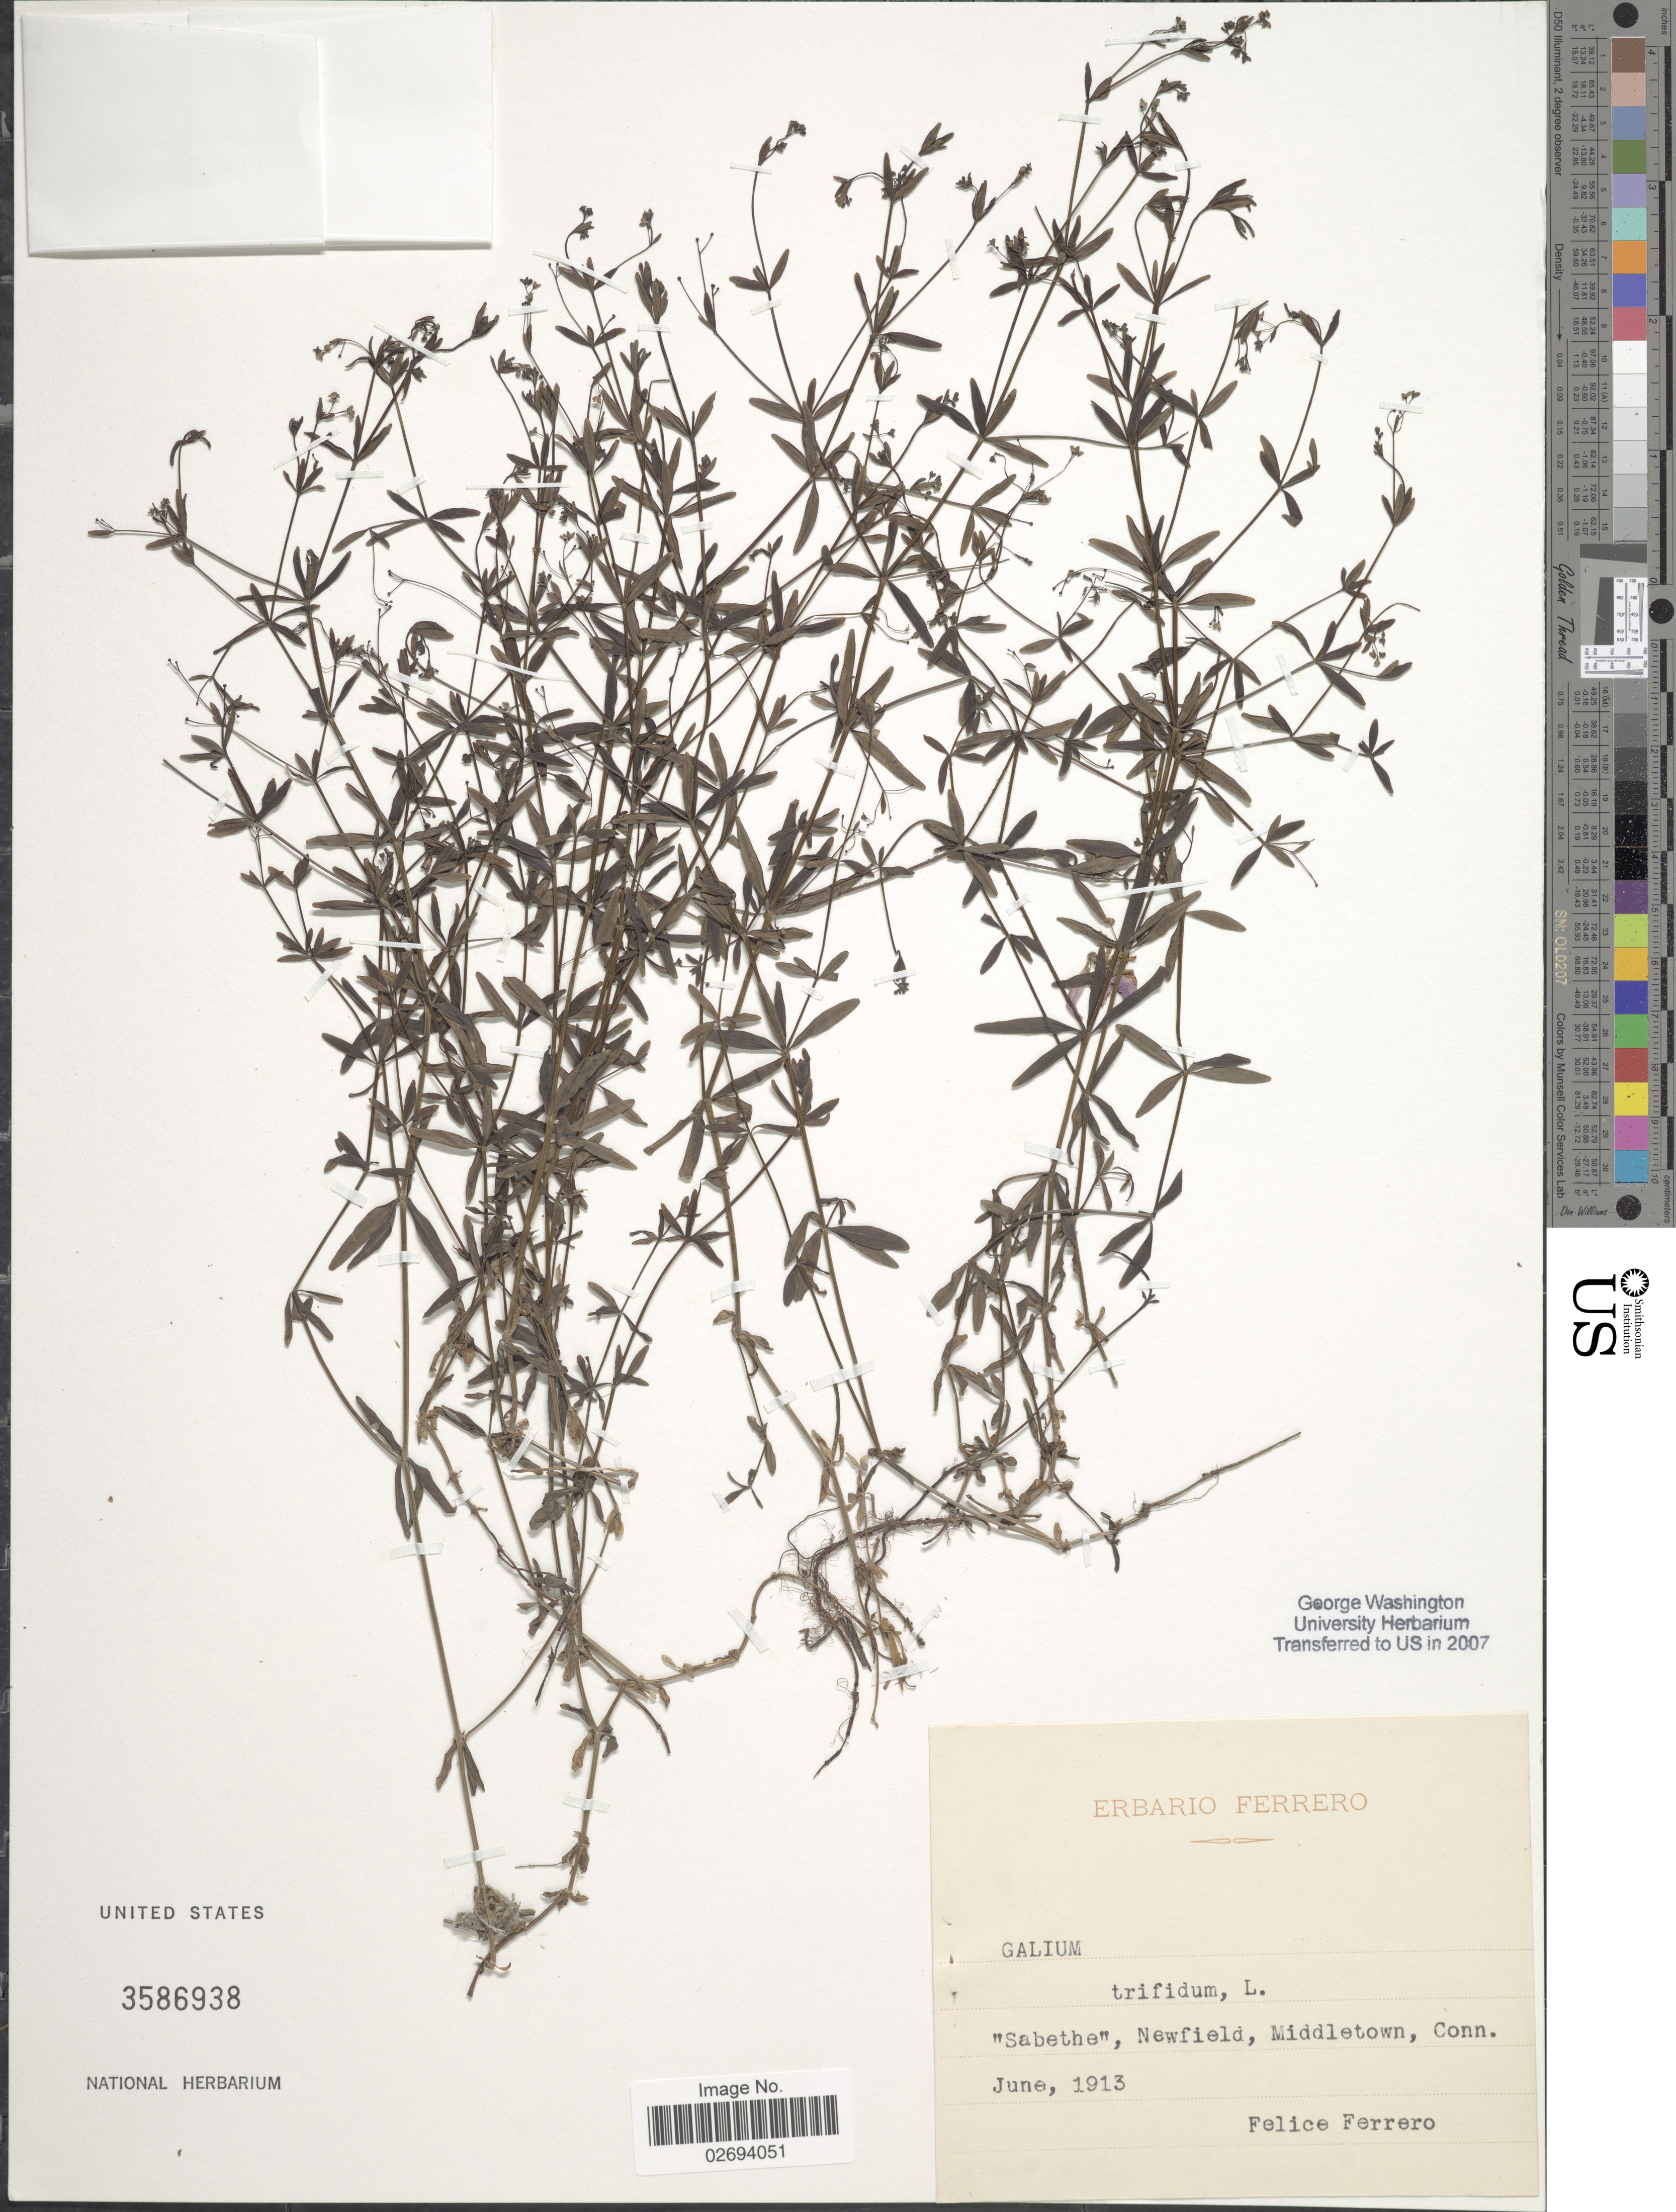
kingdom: Plantae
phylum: Tracheophyta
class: Magnoliopsida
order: Gentianales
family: Rubiaceae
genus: Galium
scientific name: Galium trifidum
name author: L.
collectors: F. Ferrero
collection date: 1913-06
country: United States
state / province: Connecticut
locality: Sabethe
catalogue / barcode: US 3586938